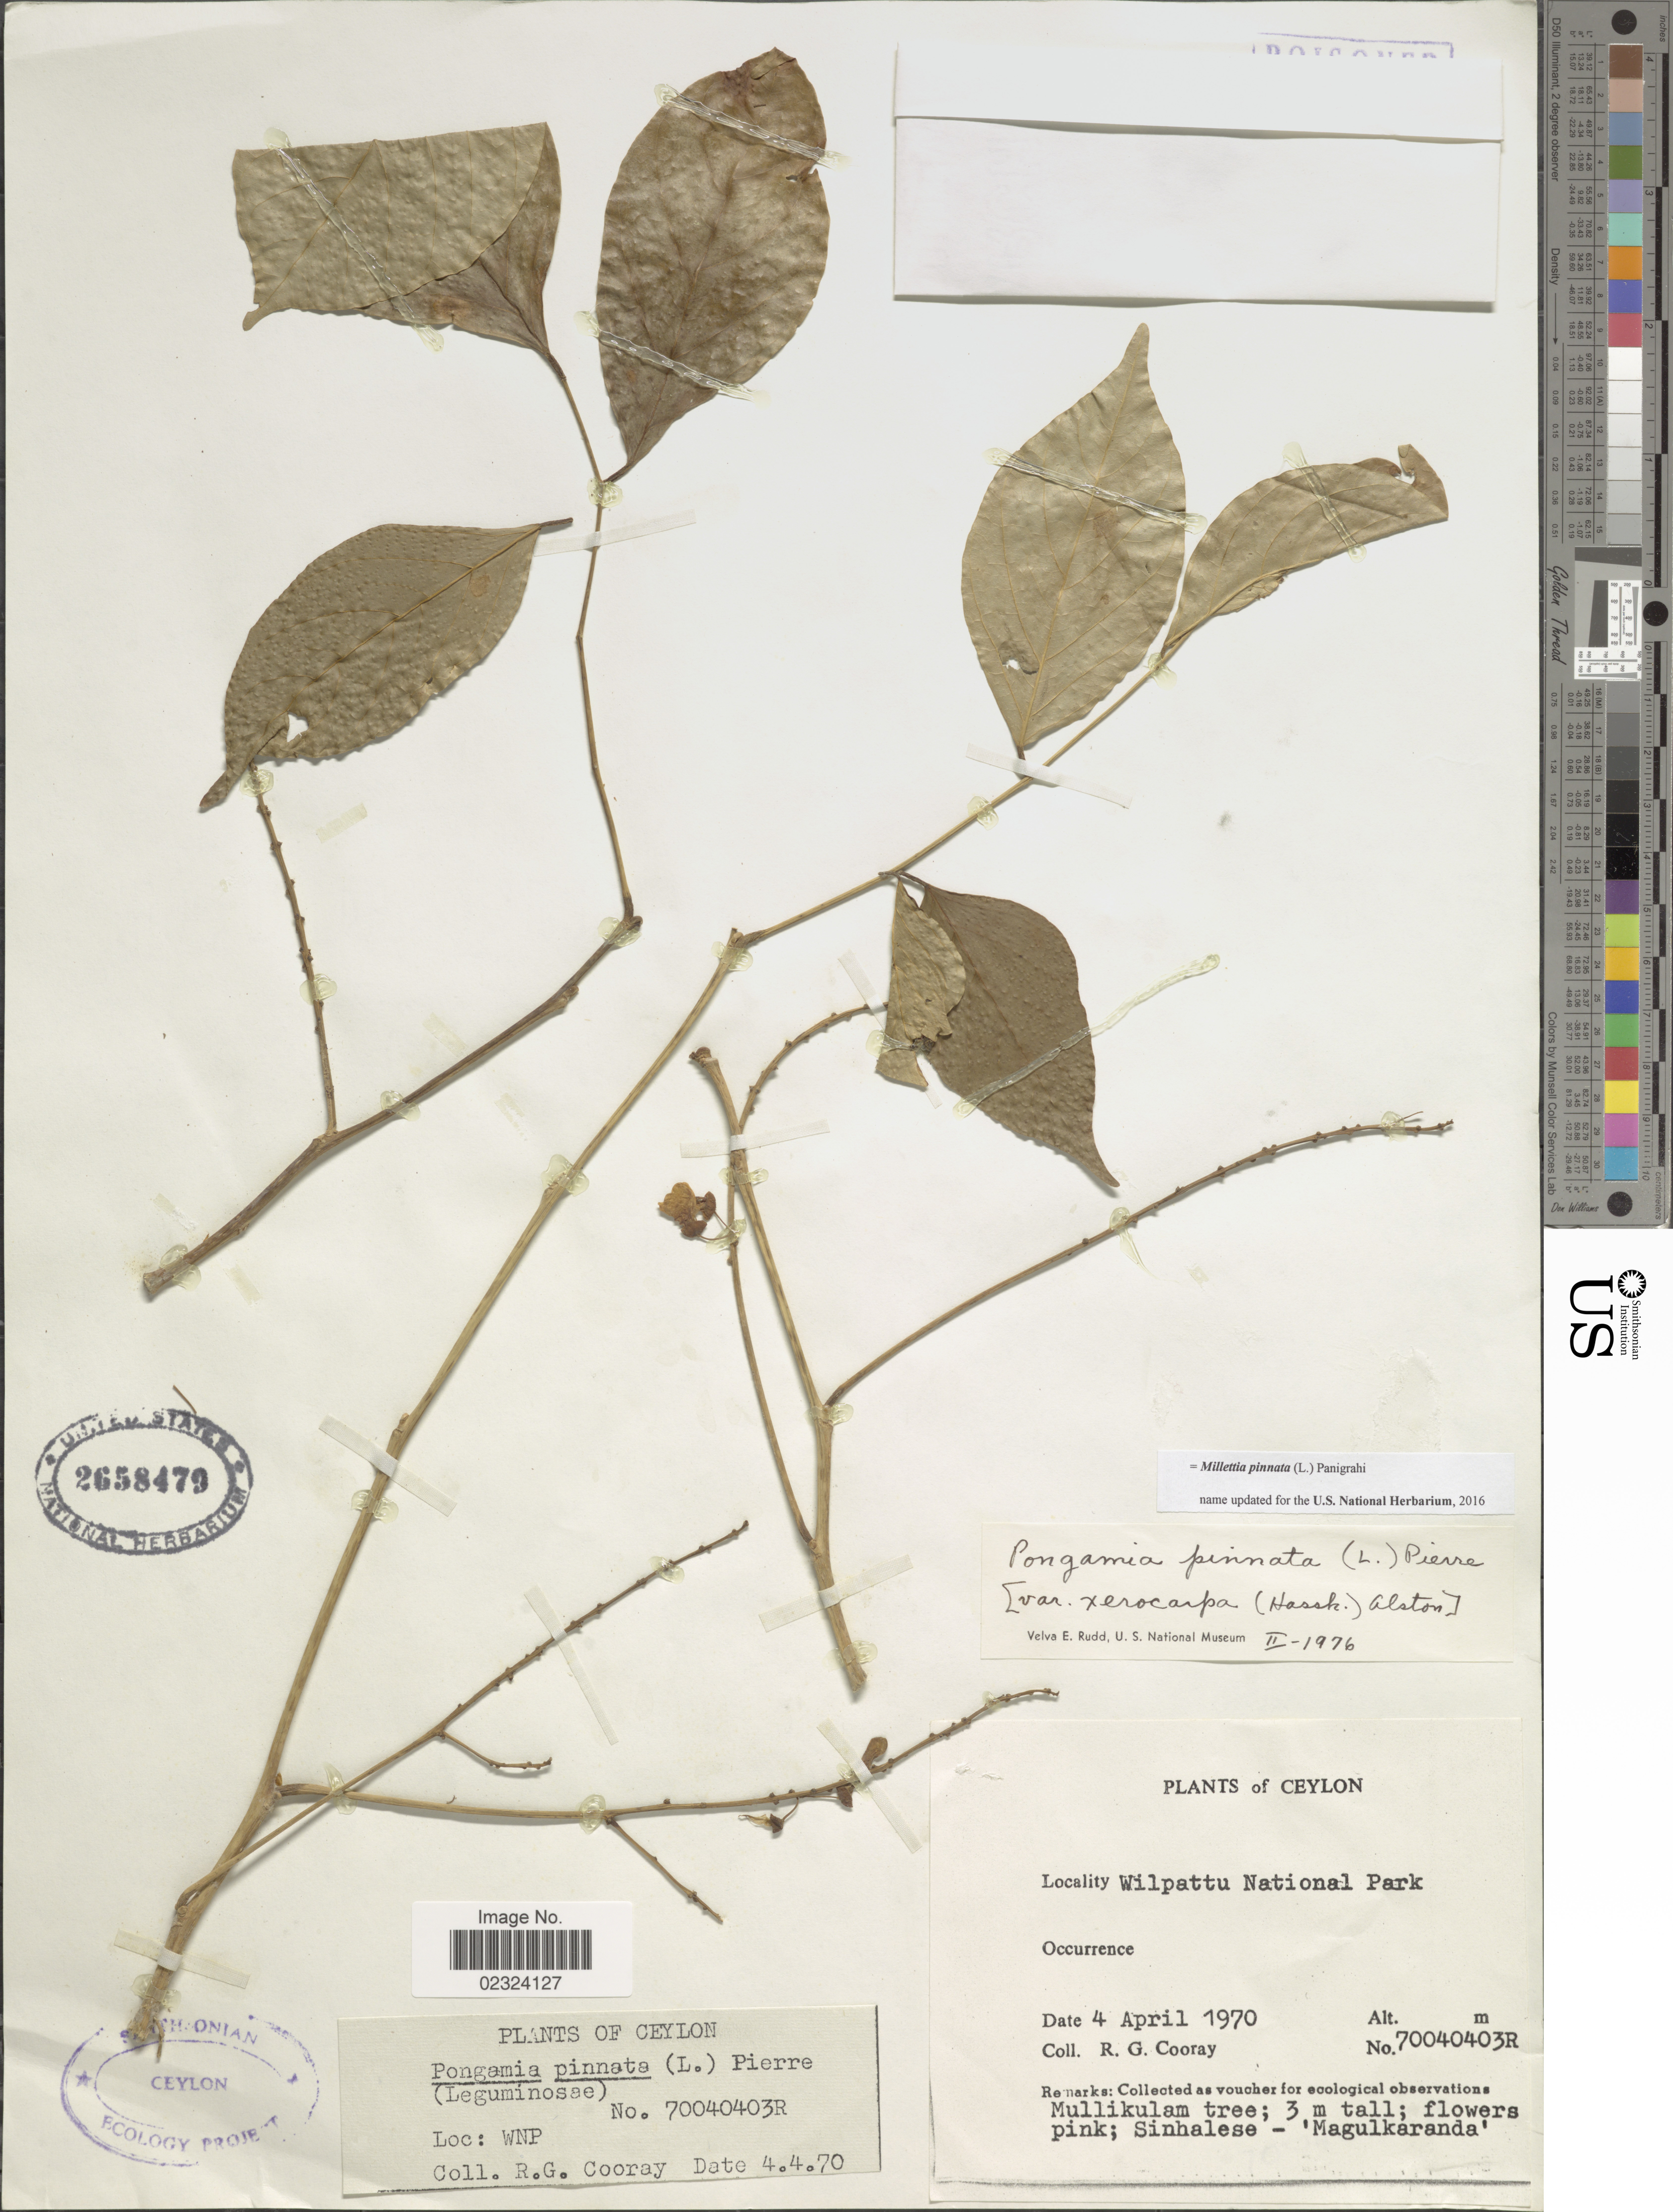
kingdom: Plantae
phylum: Tracheophyta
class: Magnoliopsida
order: Fabales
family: Fabaceae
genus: Millettia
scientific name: Millettia pinnata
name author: (L.) Panigrahi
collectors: R. Cooray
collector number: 70040403R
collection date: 1970-04-04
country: Sri Lanka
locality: Ceylon. Wilpattu National Park.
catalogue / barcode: US 2658479